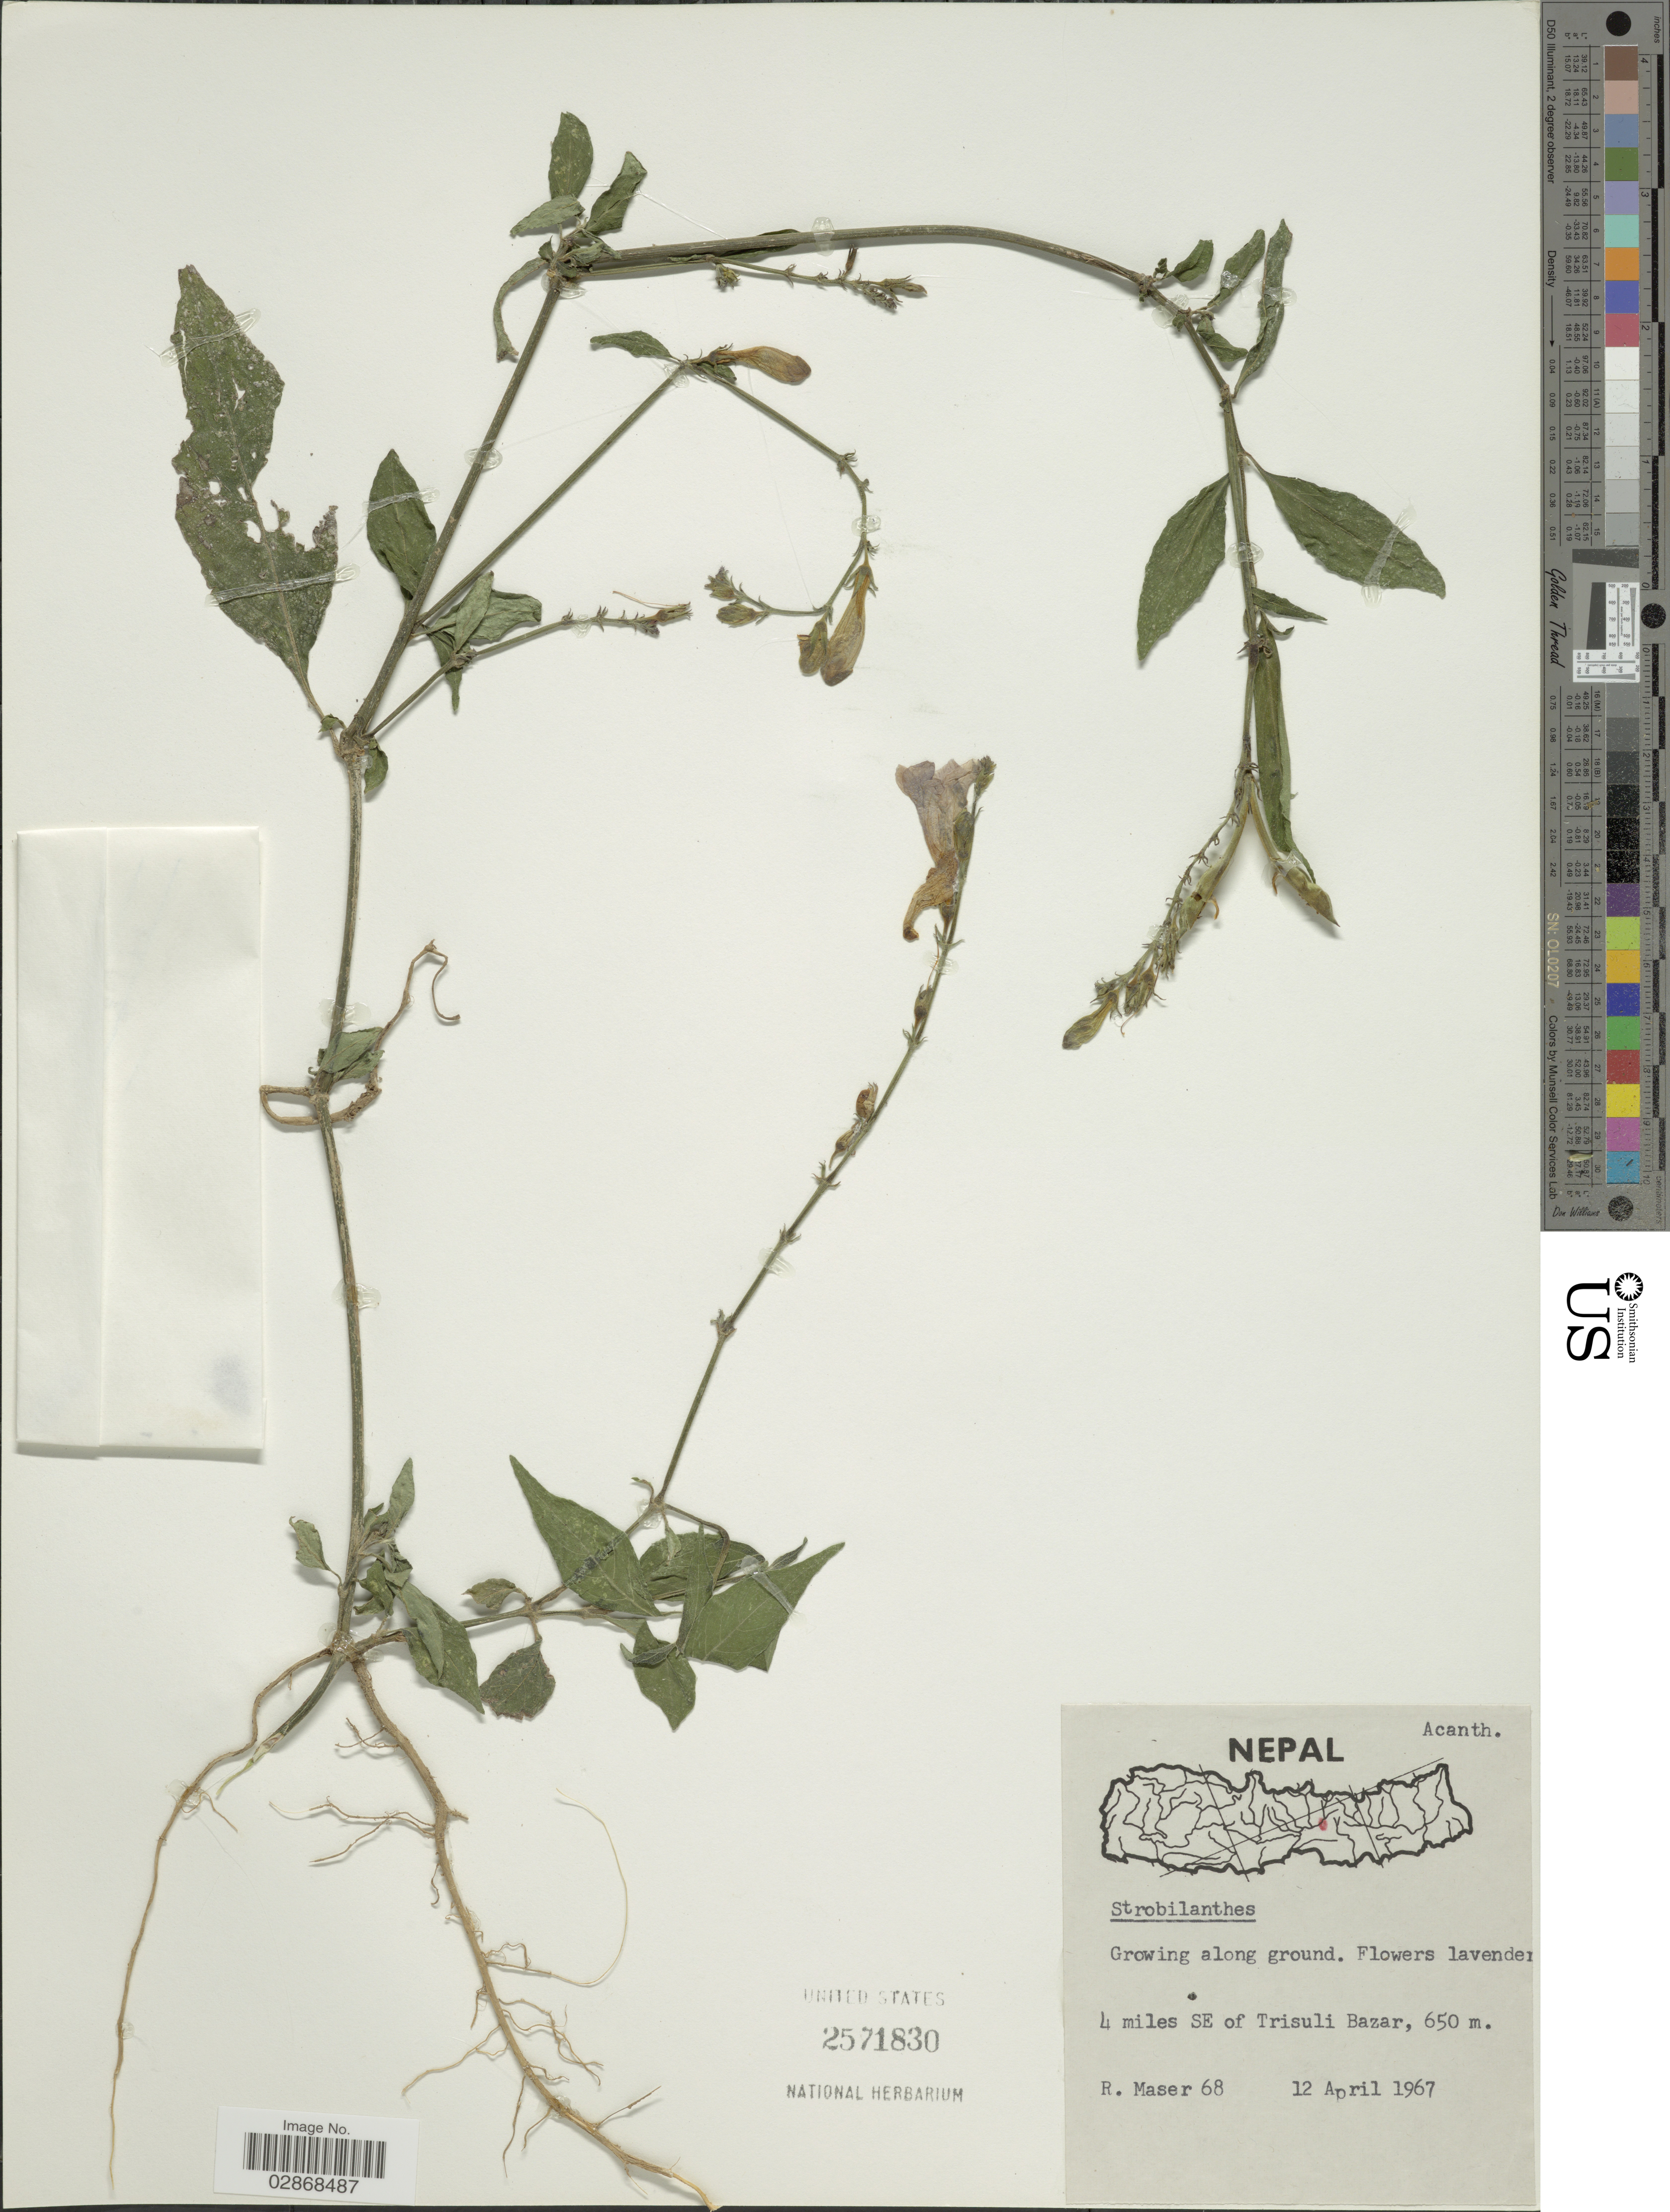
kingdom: Plantae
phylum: Tracheophyta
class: Magnoliopsida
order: Lamiales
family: Acanthaceae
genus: Asystasia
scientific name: Asystasia sp.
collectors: R. Maser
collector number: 68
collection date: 1967-04-12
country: Nepal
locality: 4 miles SE of Trisuli Bazar.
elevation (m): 650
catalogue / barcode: US 2571830